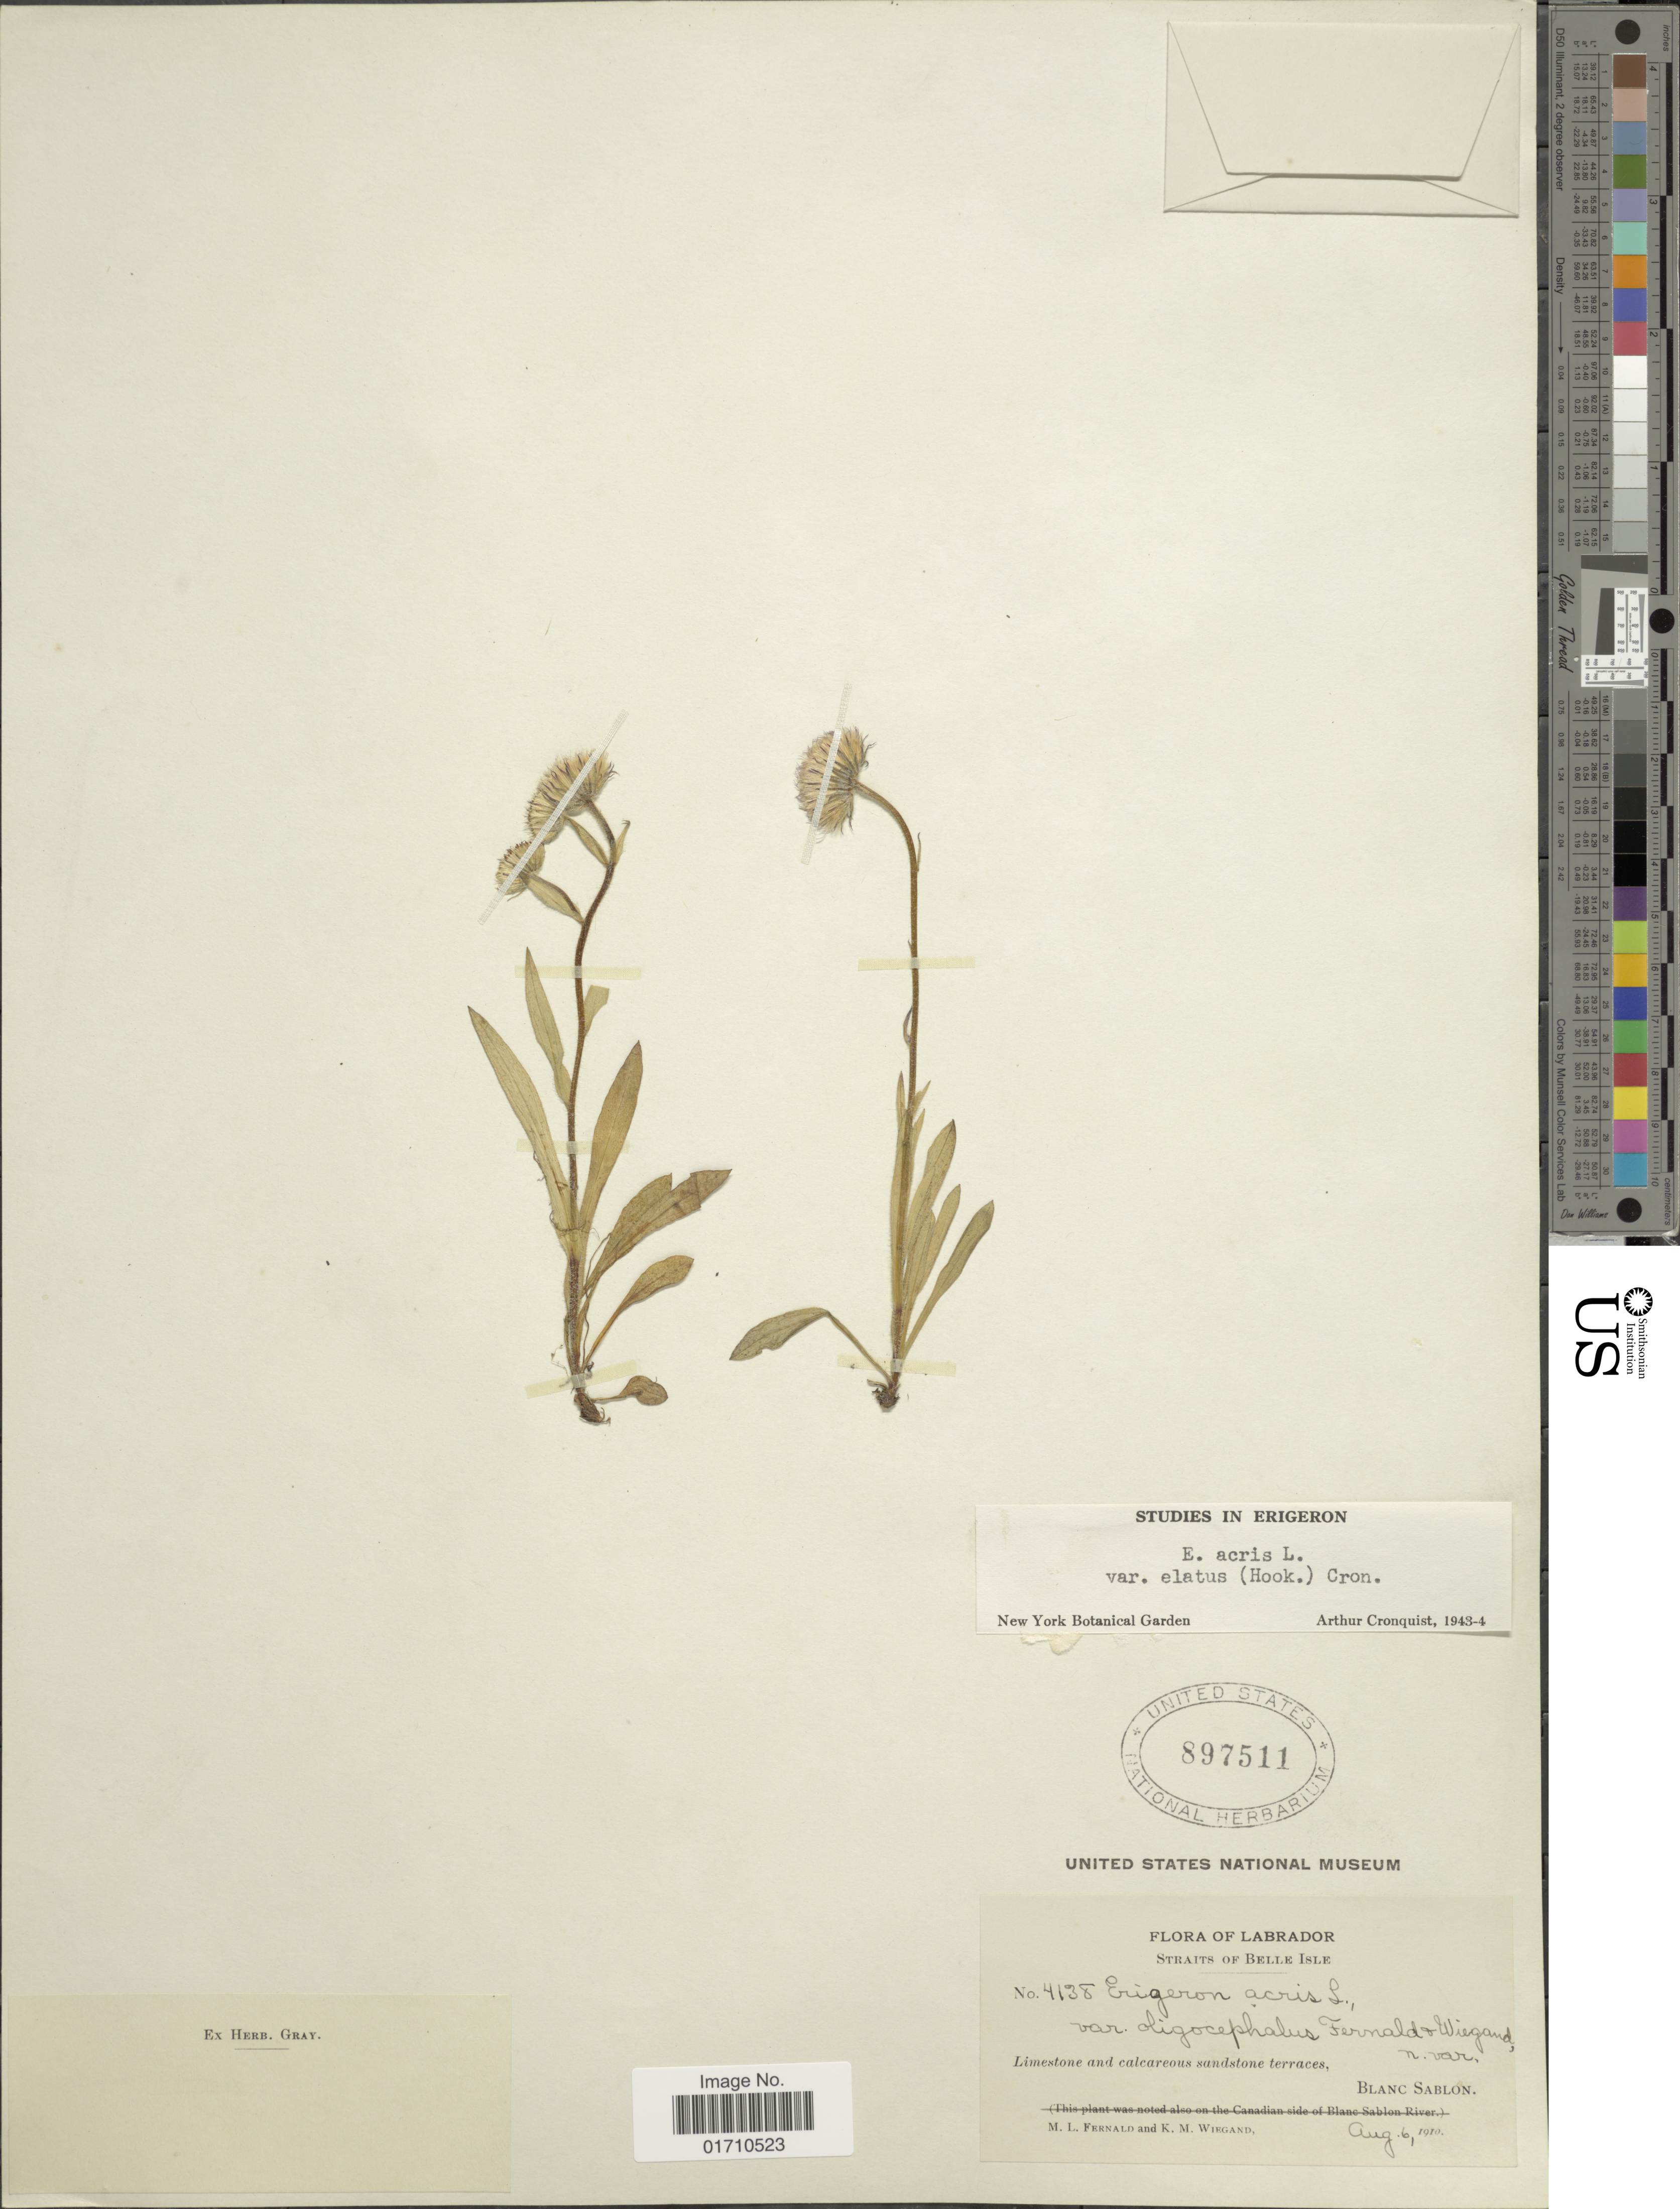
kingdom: Plantae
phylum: Tracheophyta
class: Magnoliopsida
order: Asterales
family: Asteraceae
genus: Erigeron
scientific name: Erigeron acris var. elatus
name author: (Hook.) Cronq.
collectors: M. L. Fernald & K. M. Wiegand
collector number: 4138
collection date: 1910-08-06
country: Canada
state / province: Newfoundland and Labrador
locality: Labrador, Straits of Belle Isle, Limestone and calcareous sandstone terraces, Blanc Sablon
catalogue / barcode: US 897511